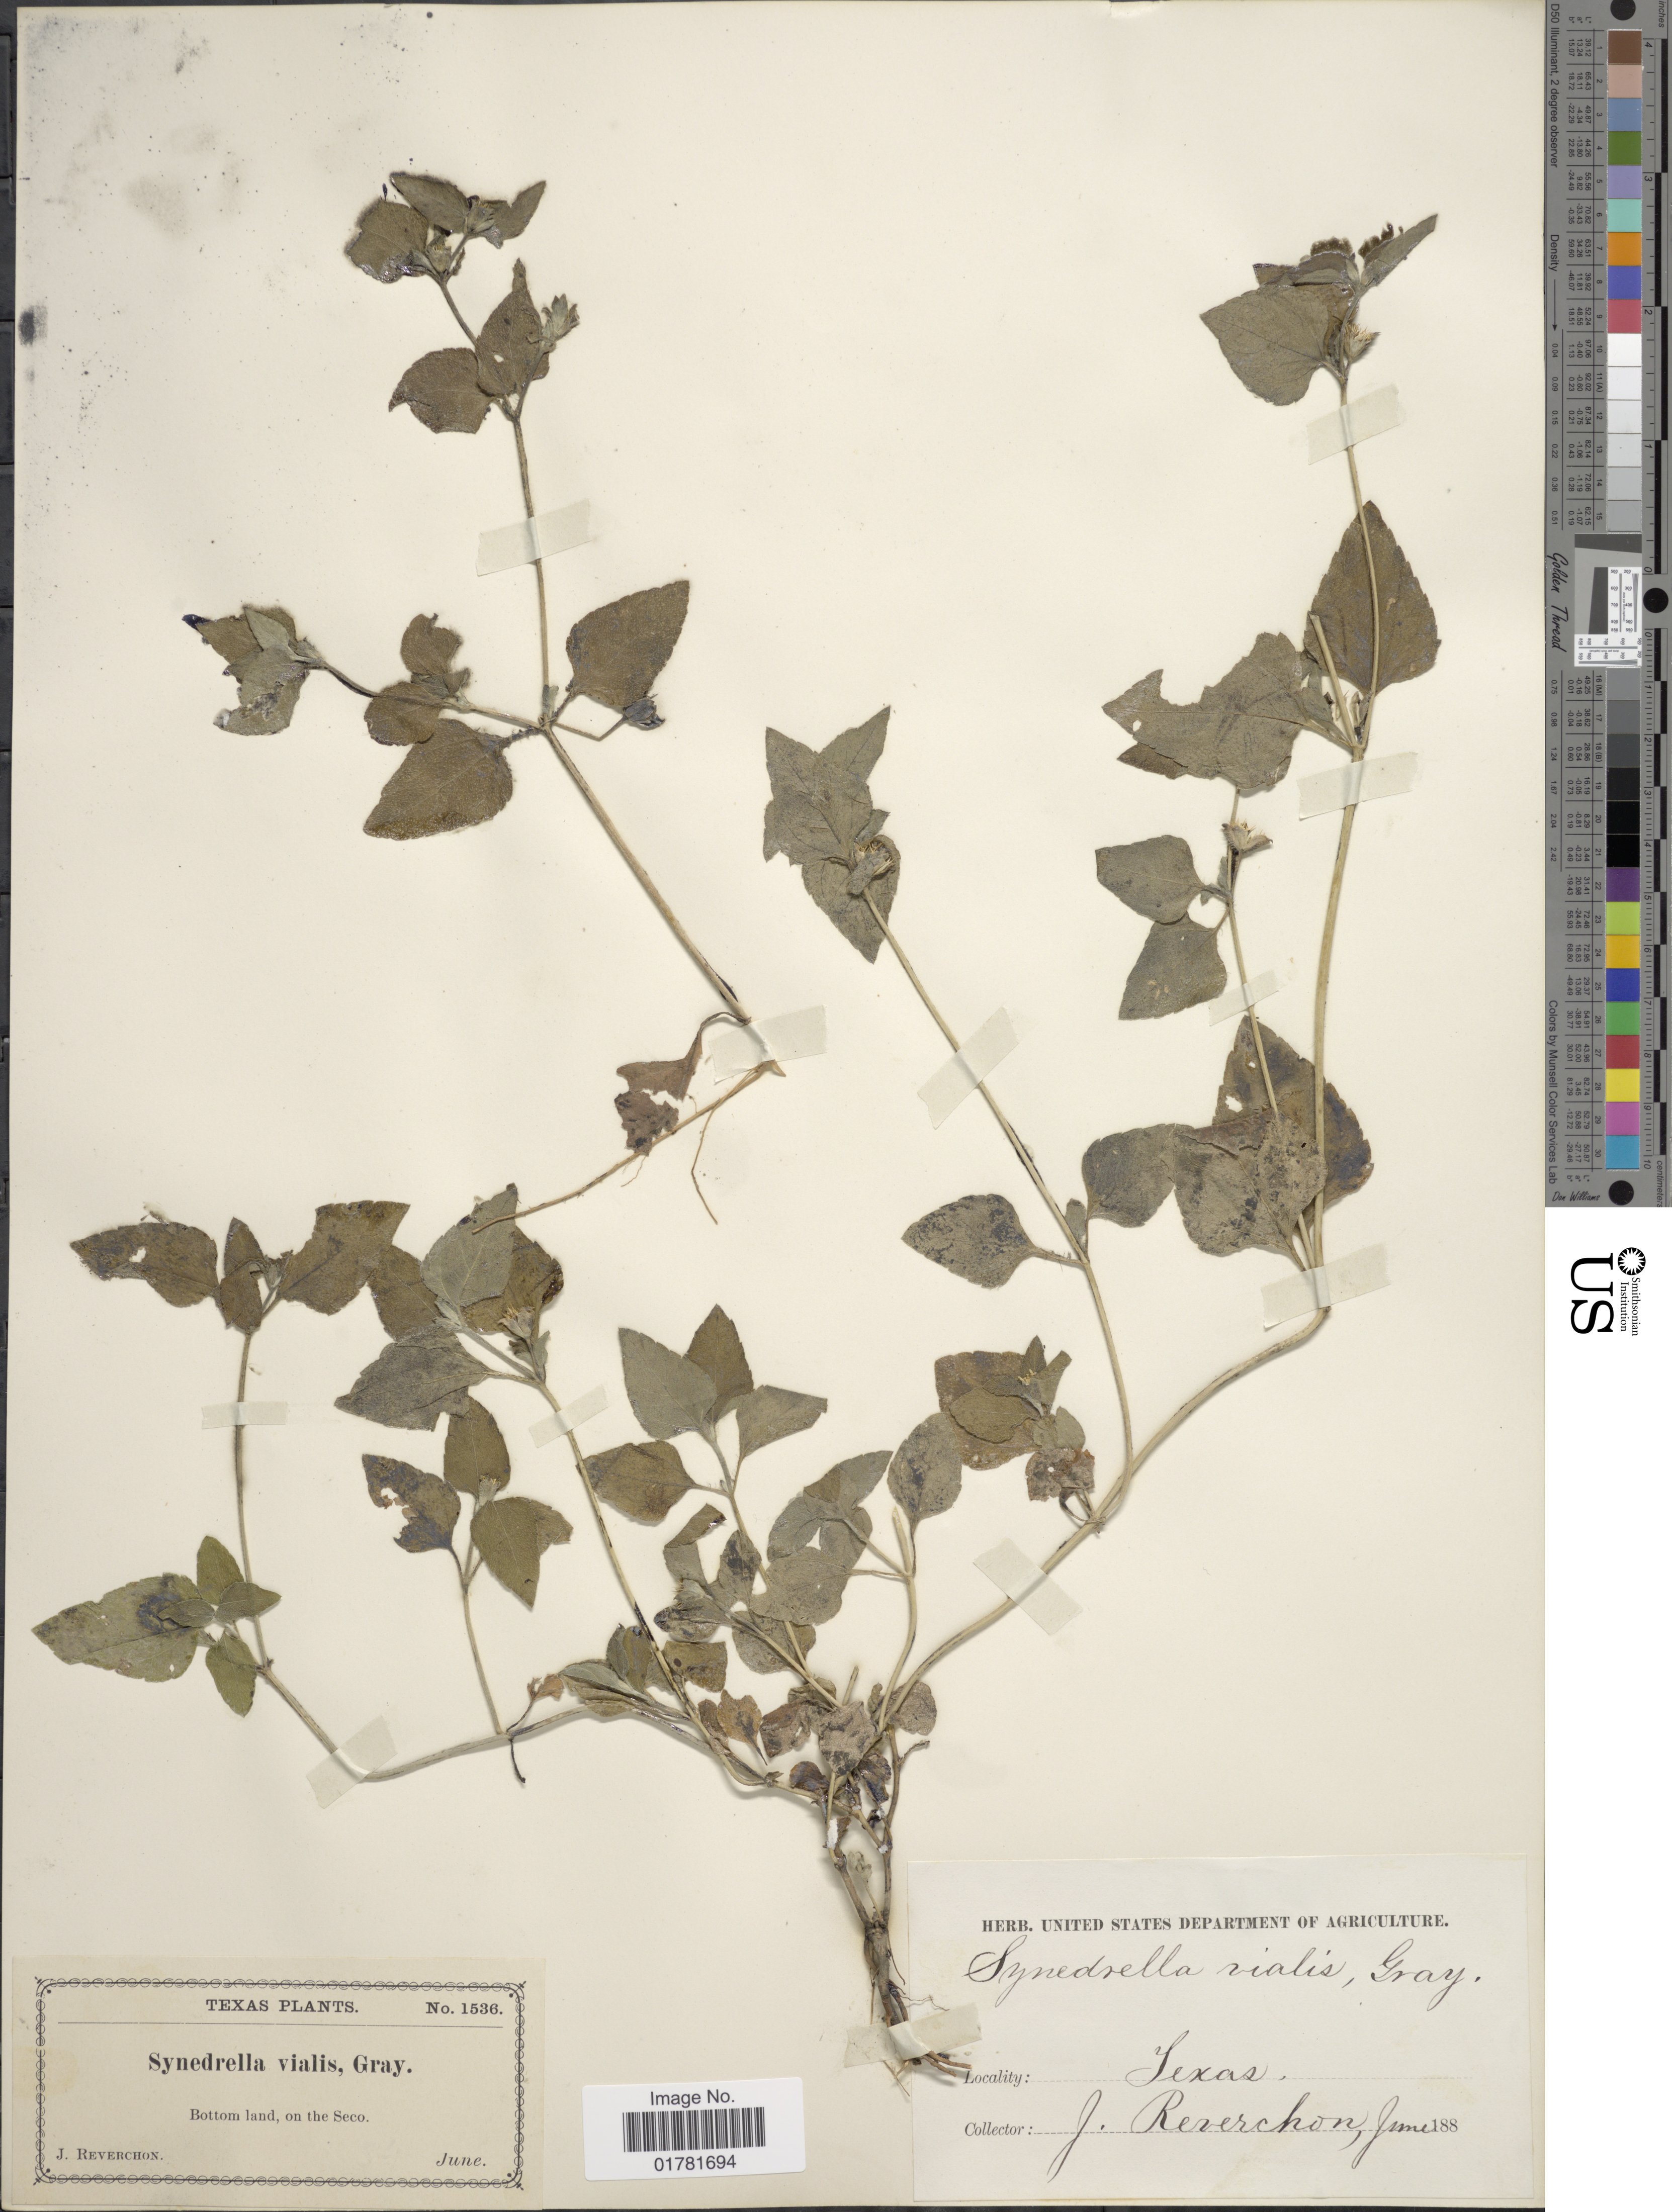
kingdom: Plantae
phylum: Tracheophyta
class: Magnoliopsida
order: Asterales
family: Asteraceae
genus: Calyptocarpus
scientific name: Calyptocarpus vialis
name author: Less.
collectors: J. Reverchon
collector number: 1536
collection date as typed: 188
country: United States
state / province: Texas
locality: Bottom land, on the Seco